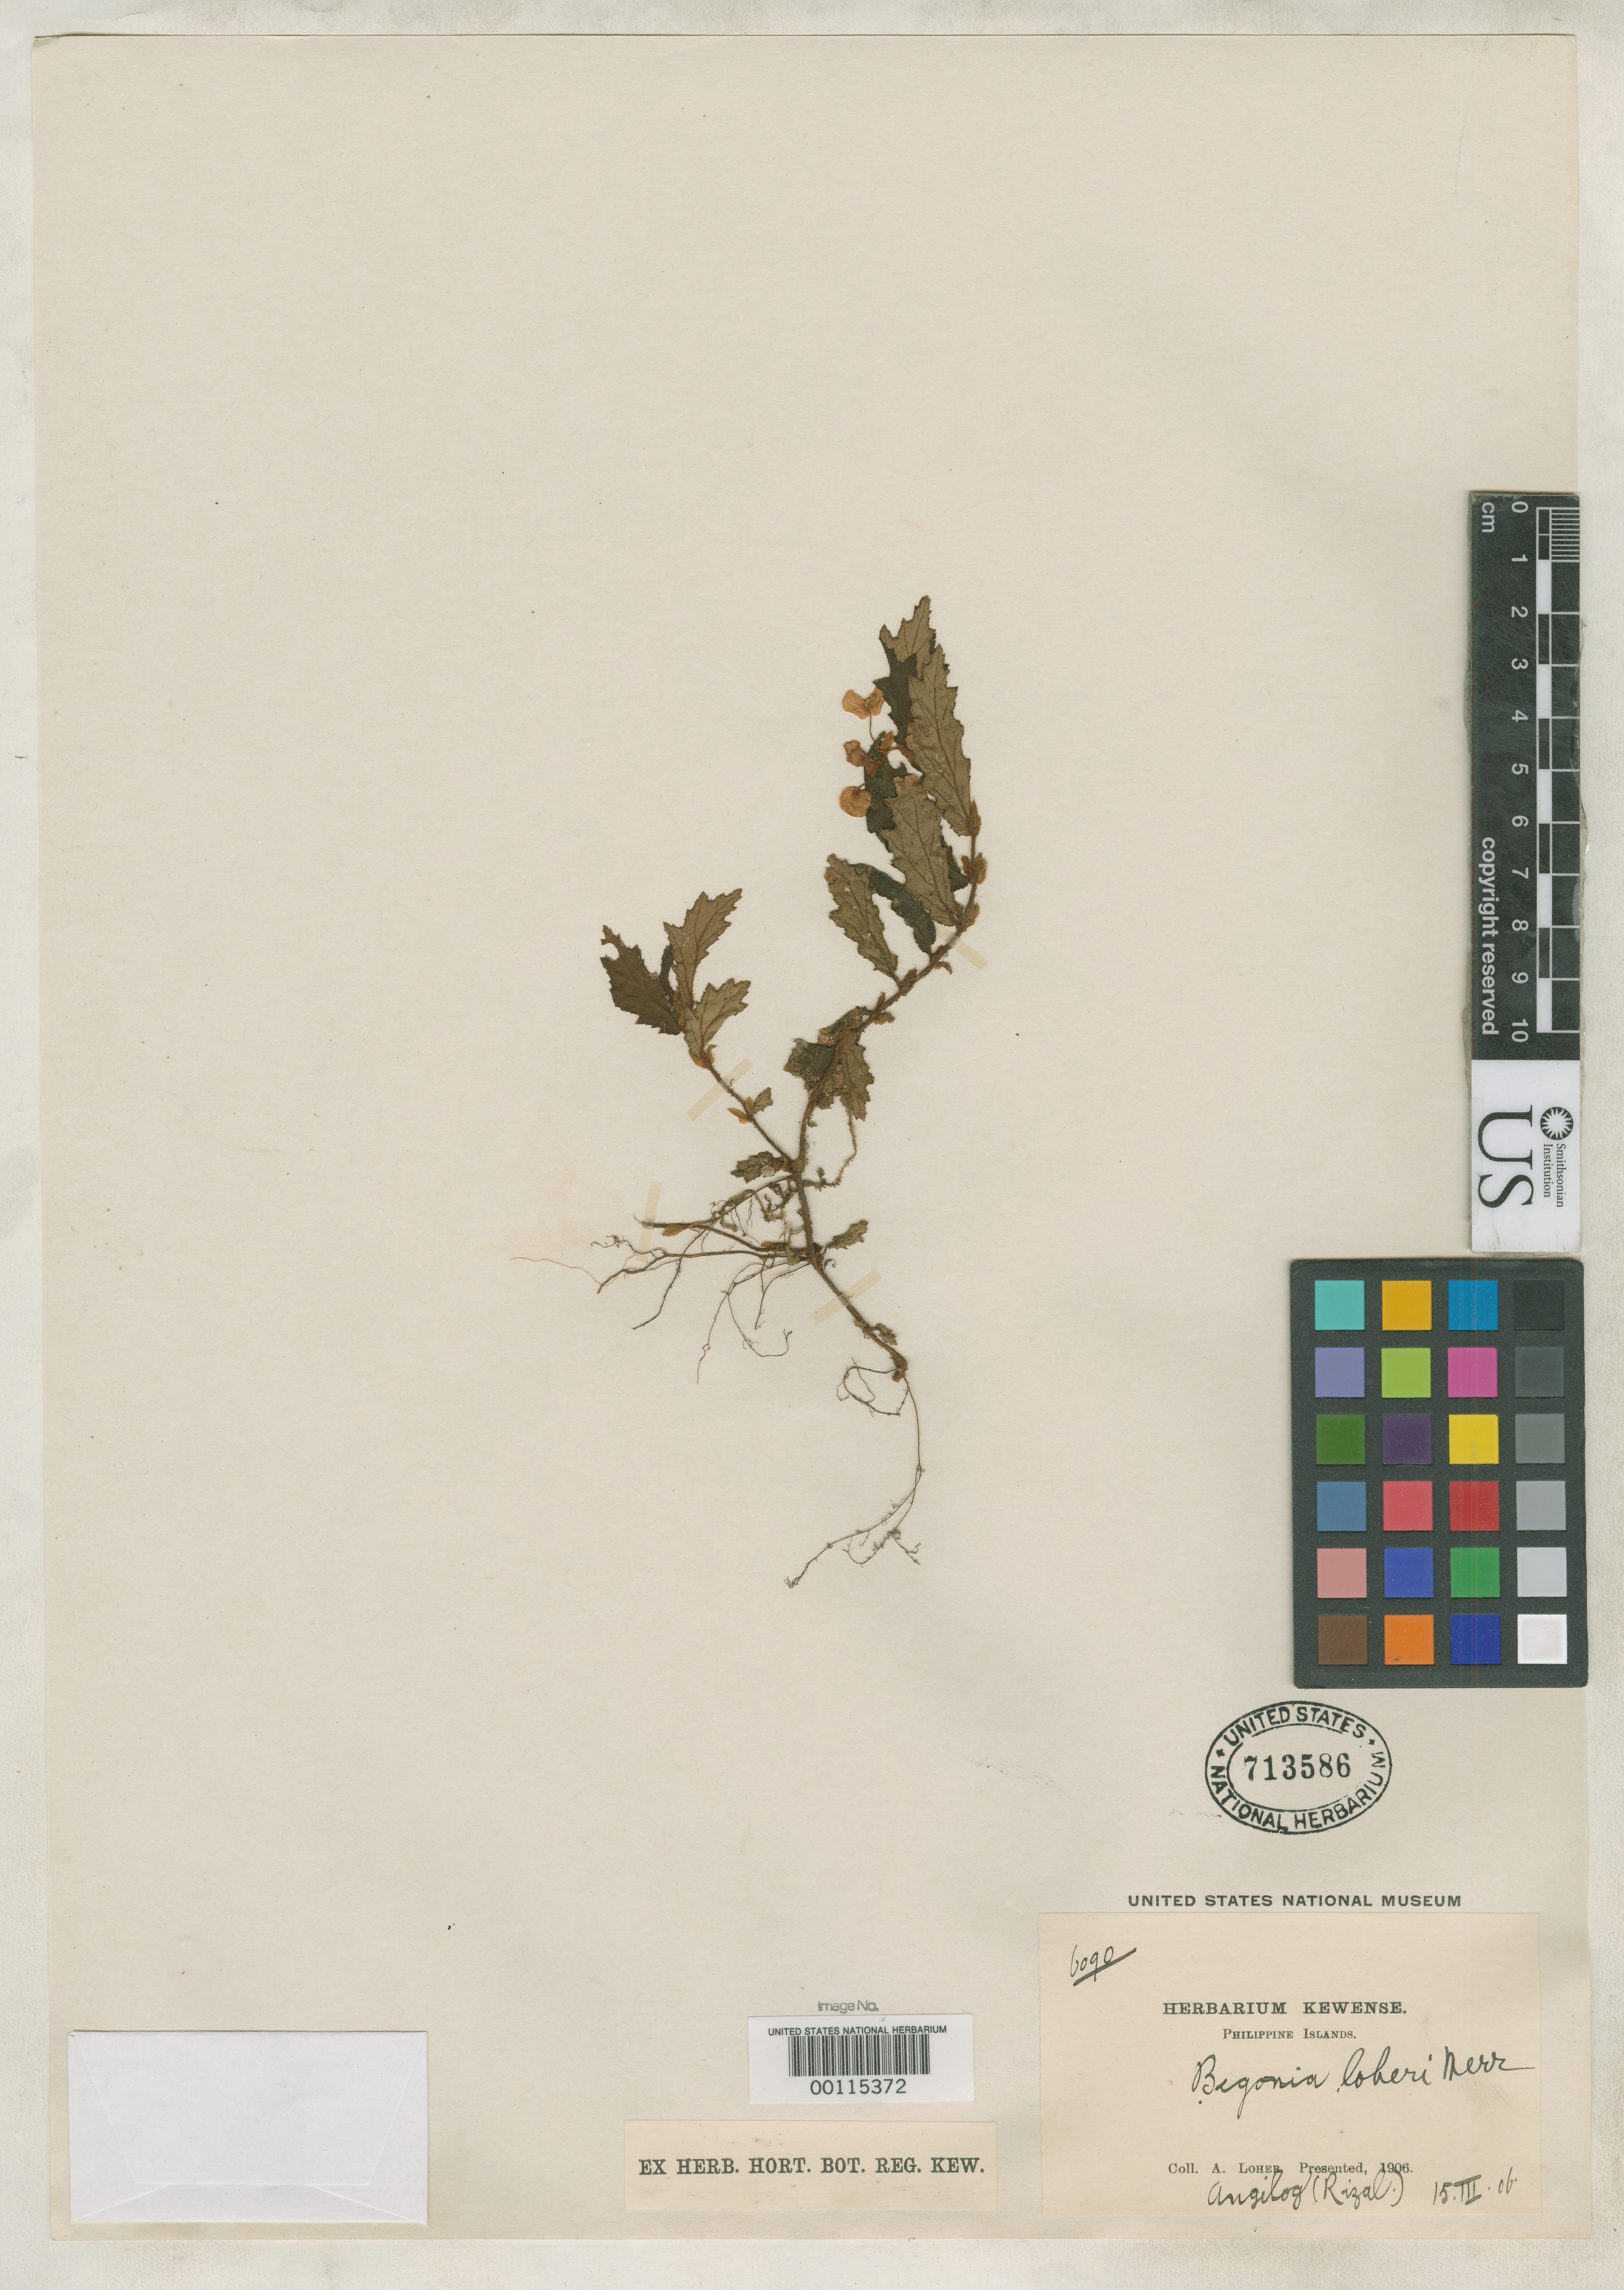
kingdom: Plantae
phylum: Tracheophyta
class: Magnoliopsida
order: Cucurbitales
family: Begoniaceae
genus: Begonia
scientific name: Begonia loheri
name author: Merr.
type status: Isosyntype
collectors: A. Loher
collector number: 6090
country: Philippines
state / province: Calabarzon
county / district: Rizal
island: Luzon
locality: Angilog.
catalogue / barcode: US 713586